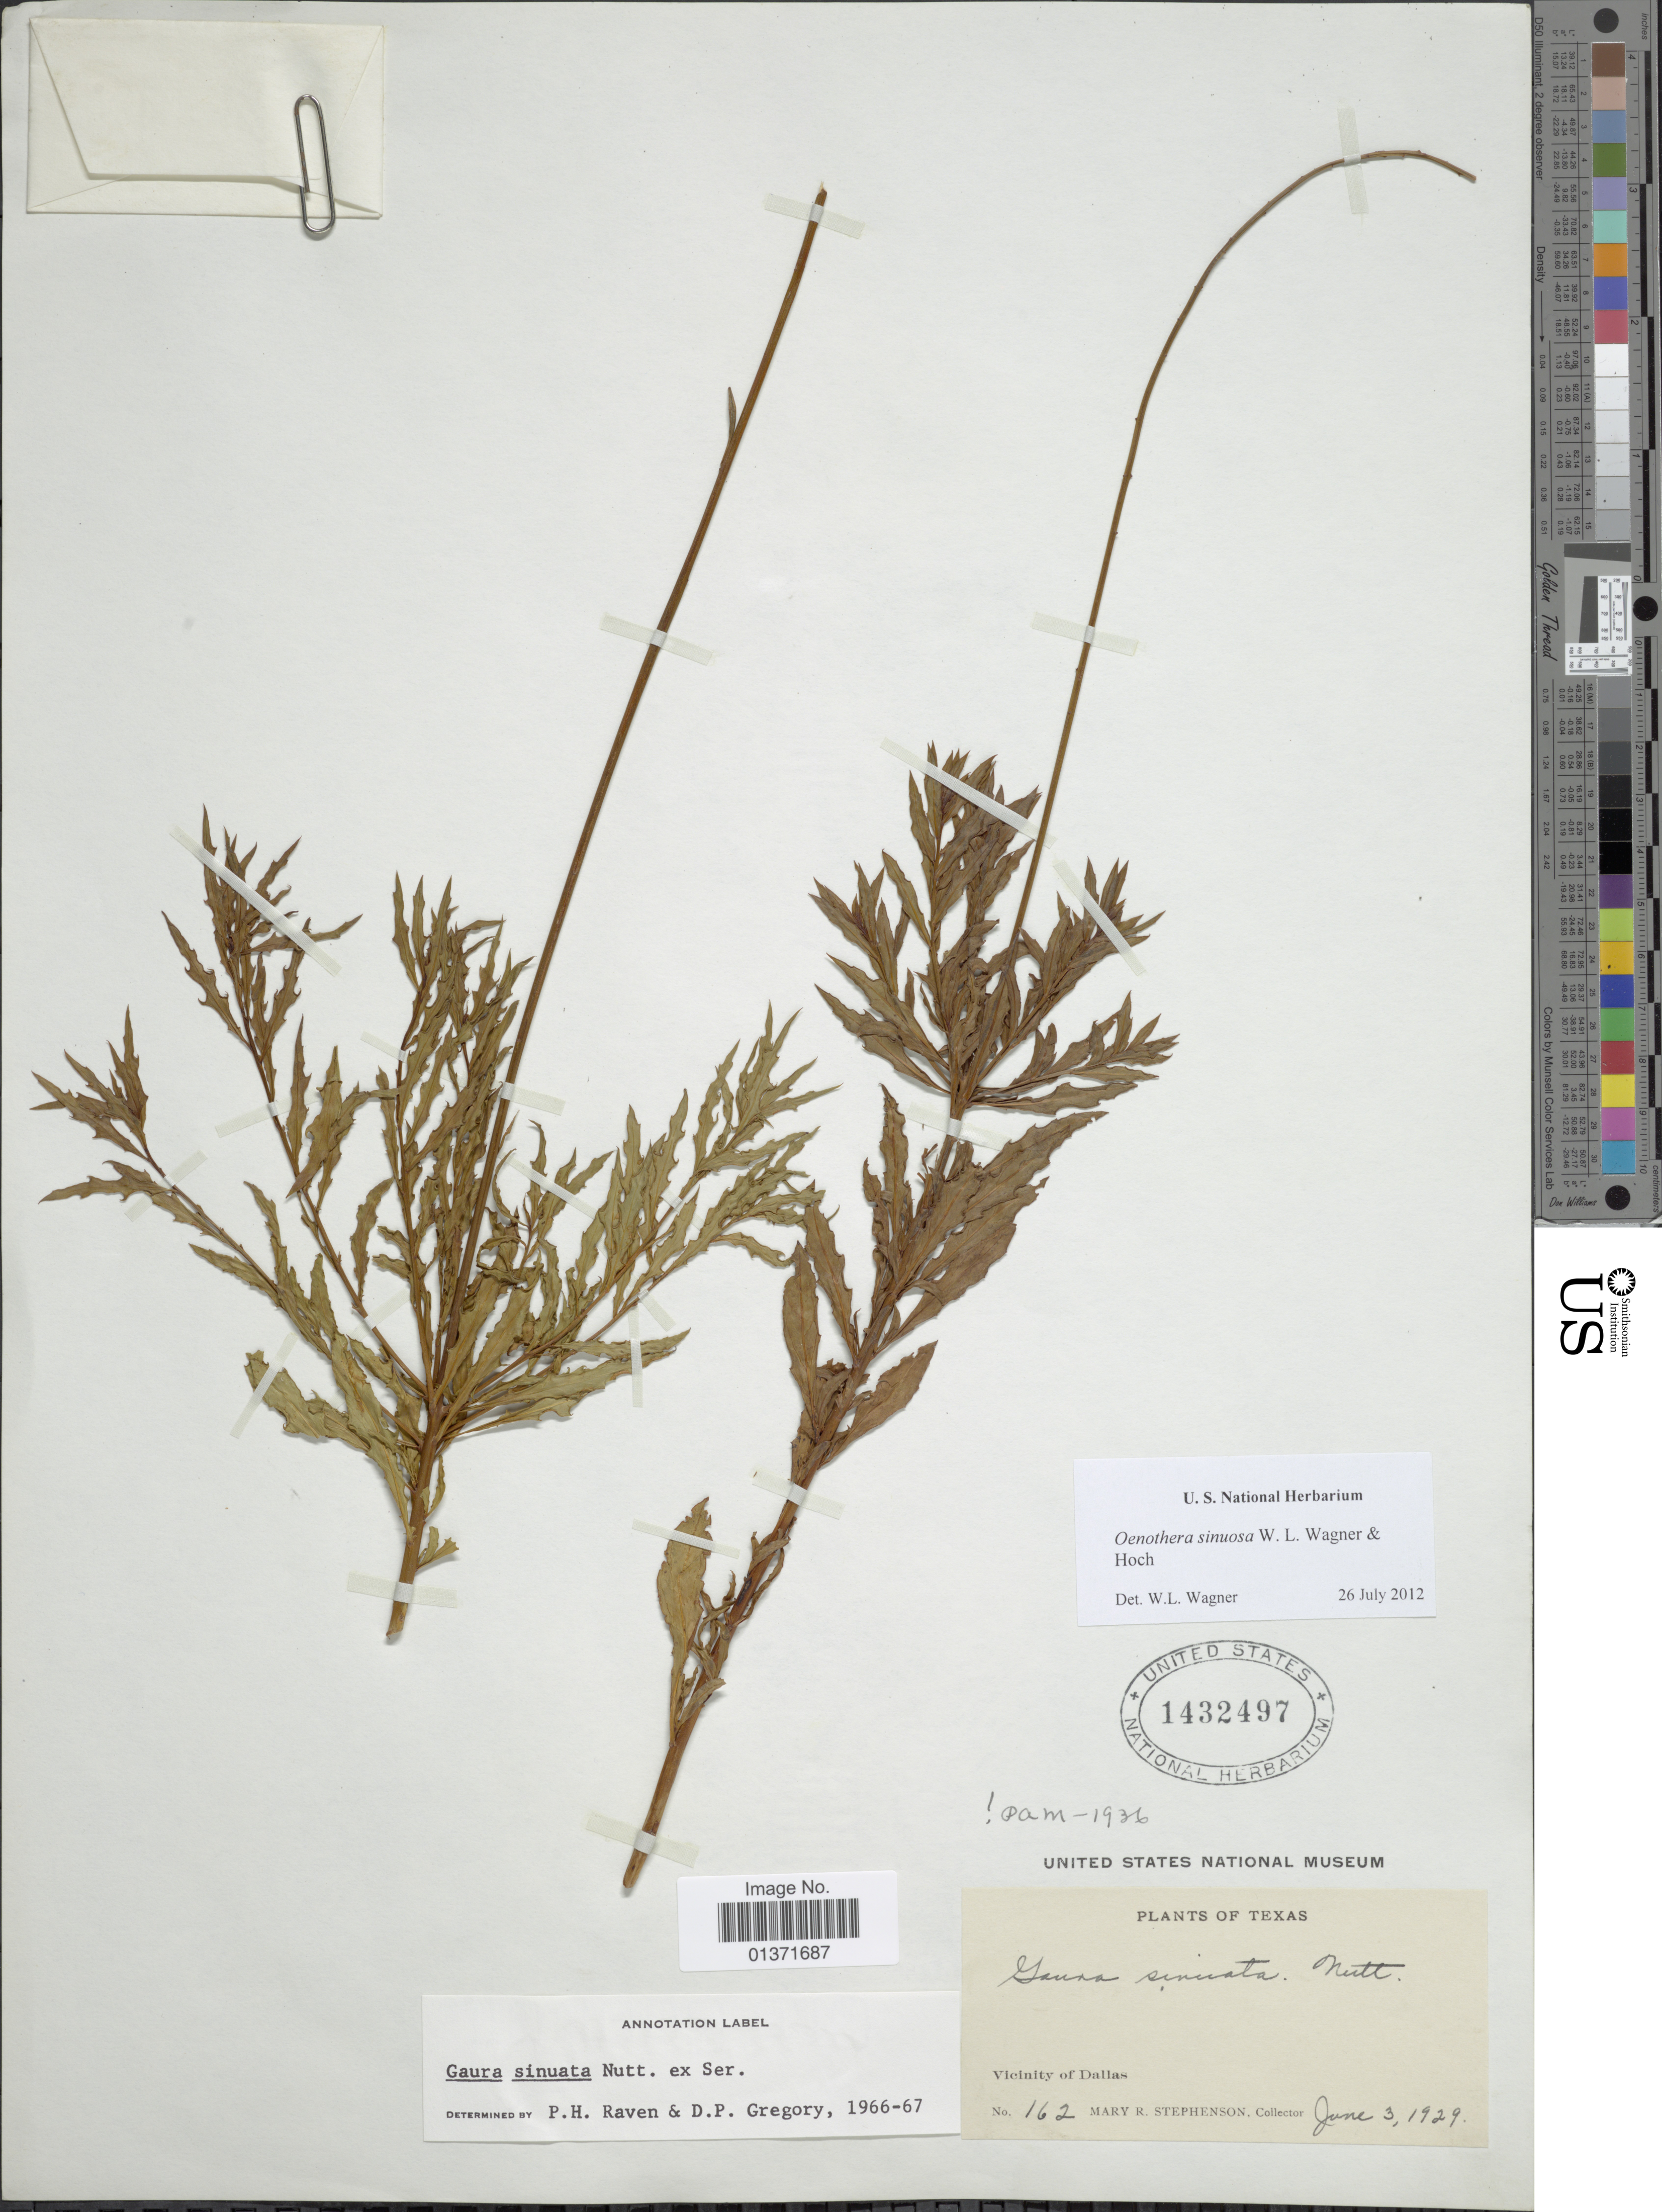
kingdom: Plantae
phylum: Tracheophyta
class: Magnoliopsida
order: Myrtales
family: Onagraceae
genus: Oenothera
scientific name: Oenothera sinuosa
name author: Nutt. ex Ser.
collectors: M. Stephenson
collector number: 162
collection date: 1929-06-03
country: United States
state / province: Texas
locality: Vicinity of Dallas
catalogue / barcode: US 1432497